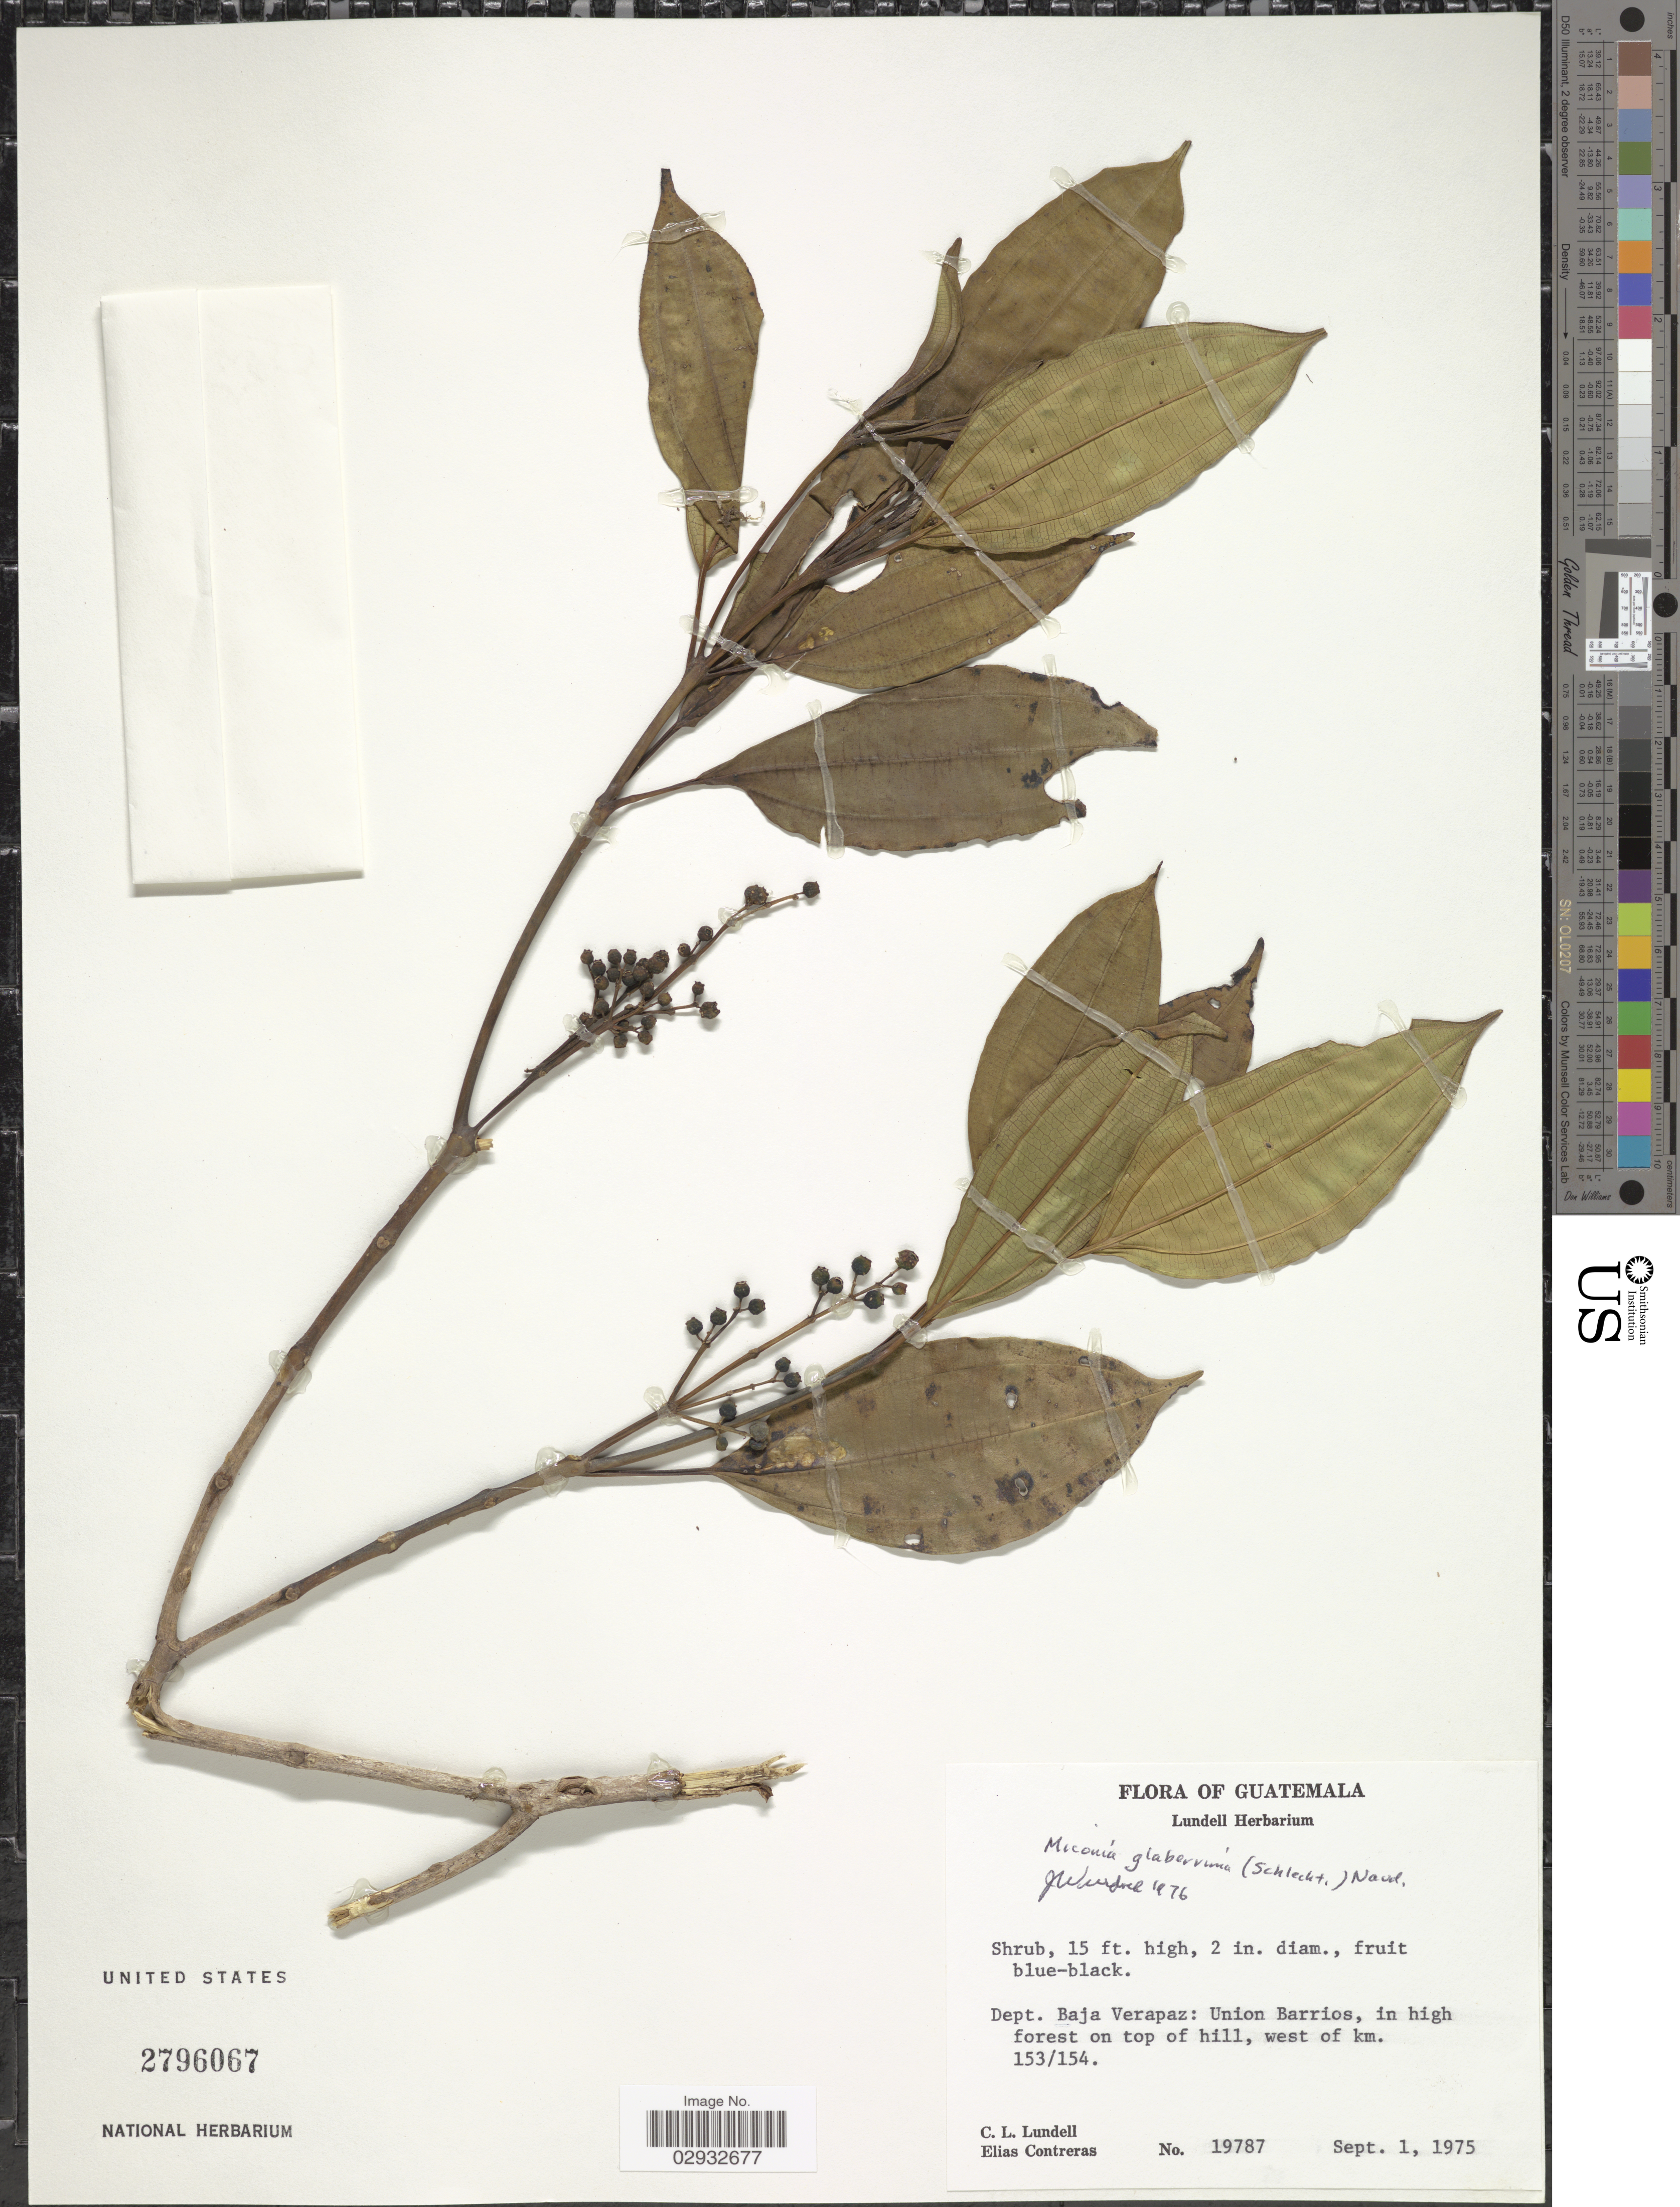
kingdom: Plantae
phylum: Tracheophyta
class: Magnoliopsida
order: Myrtales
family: Melastomataceae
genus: Miconia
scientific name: Miconia glaberrima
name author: (Schltdl.) Naudin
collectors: C. L. Lundell & E. Contreras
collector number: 19787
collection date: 1975-09-01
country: Guatemala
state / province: Baja Verapaz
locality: Dept. Baja Verapaz: Union Barrios, in high forest on top of hill, west of km. 153/154.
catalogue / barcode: US 2796067